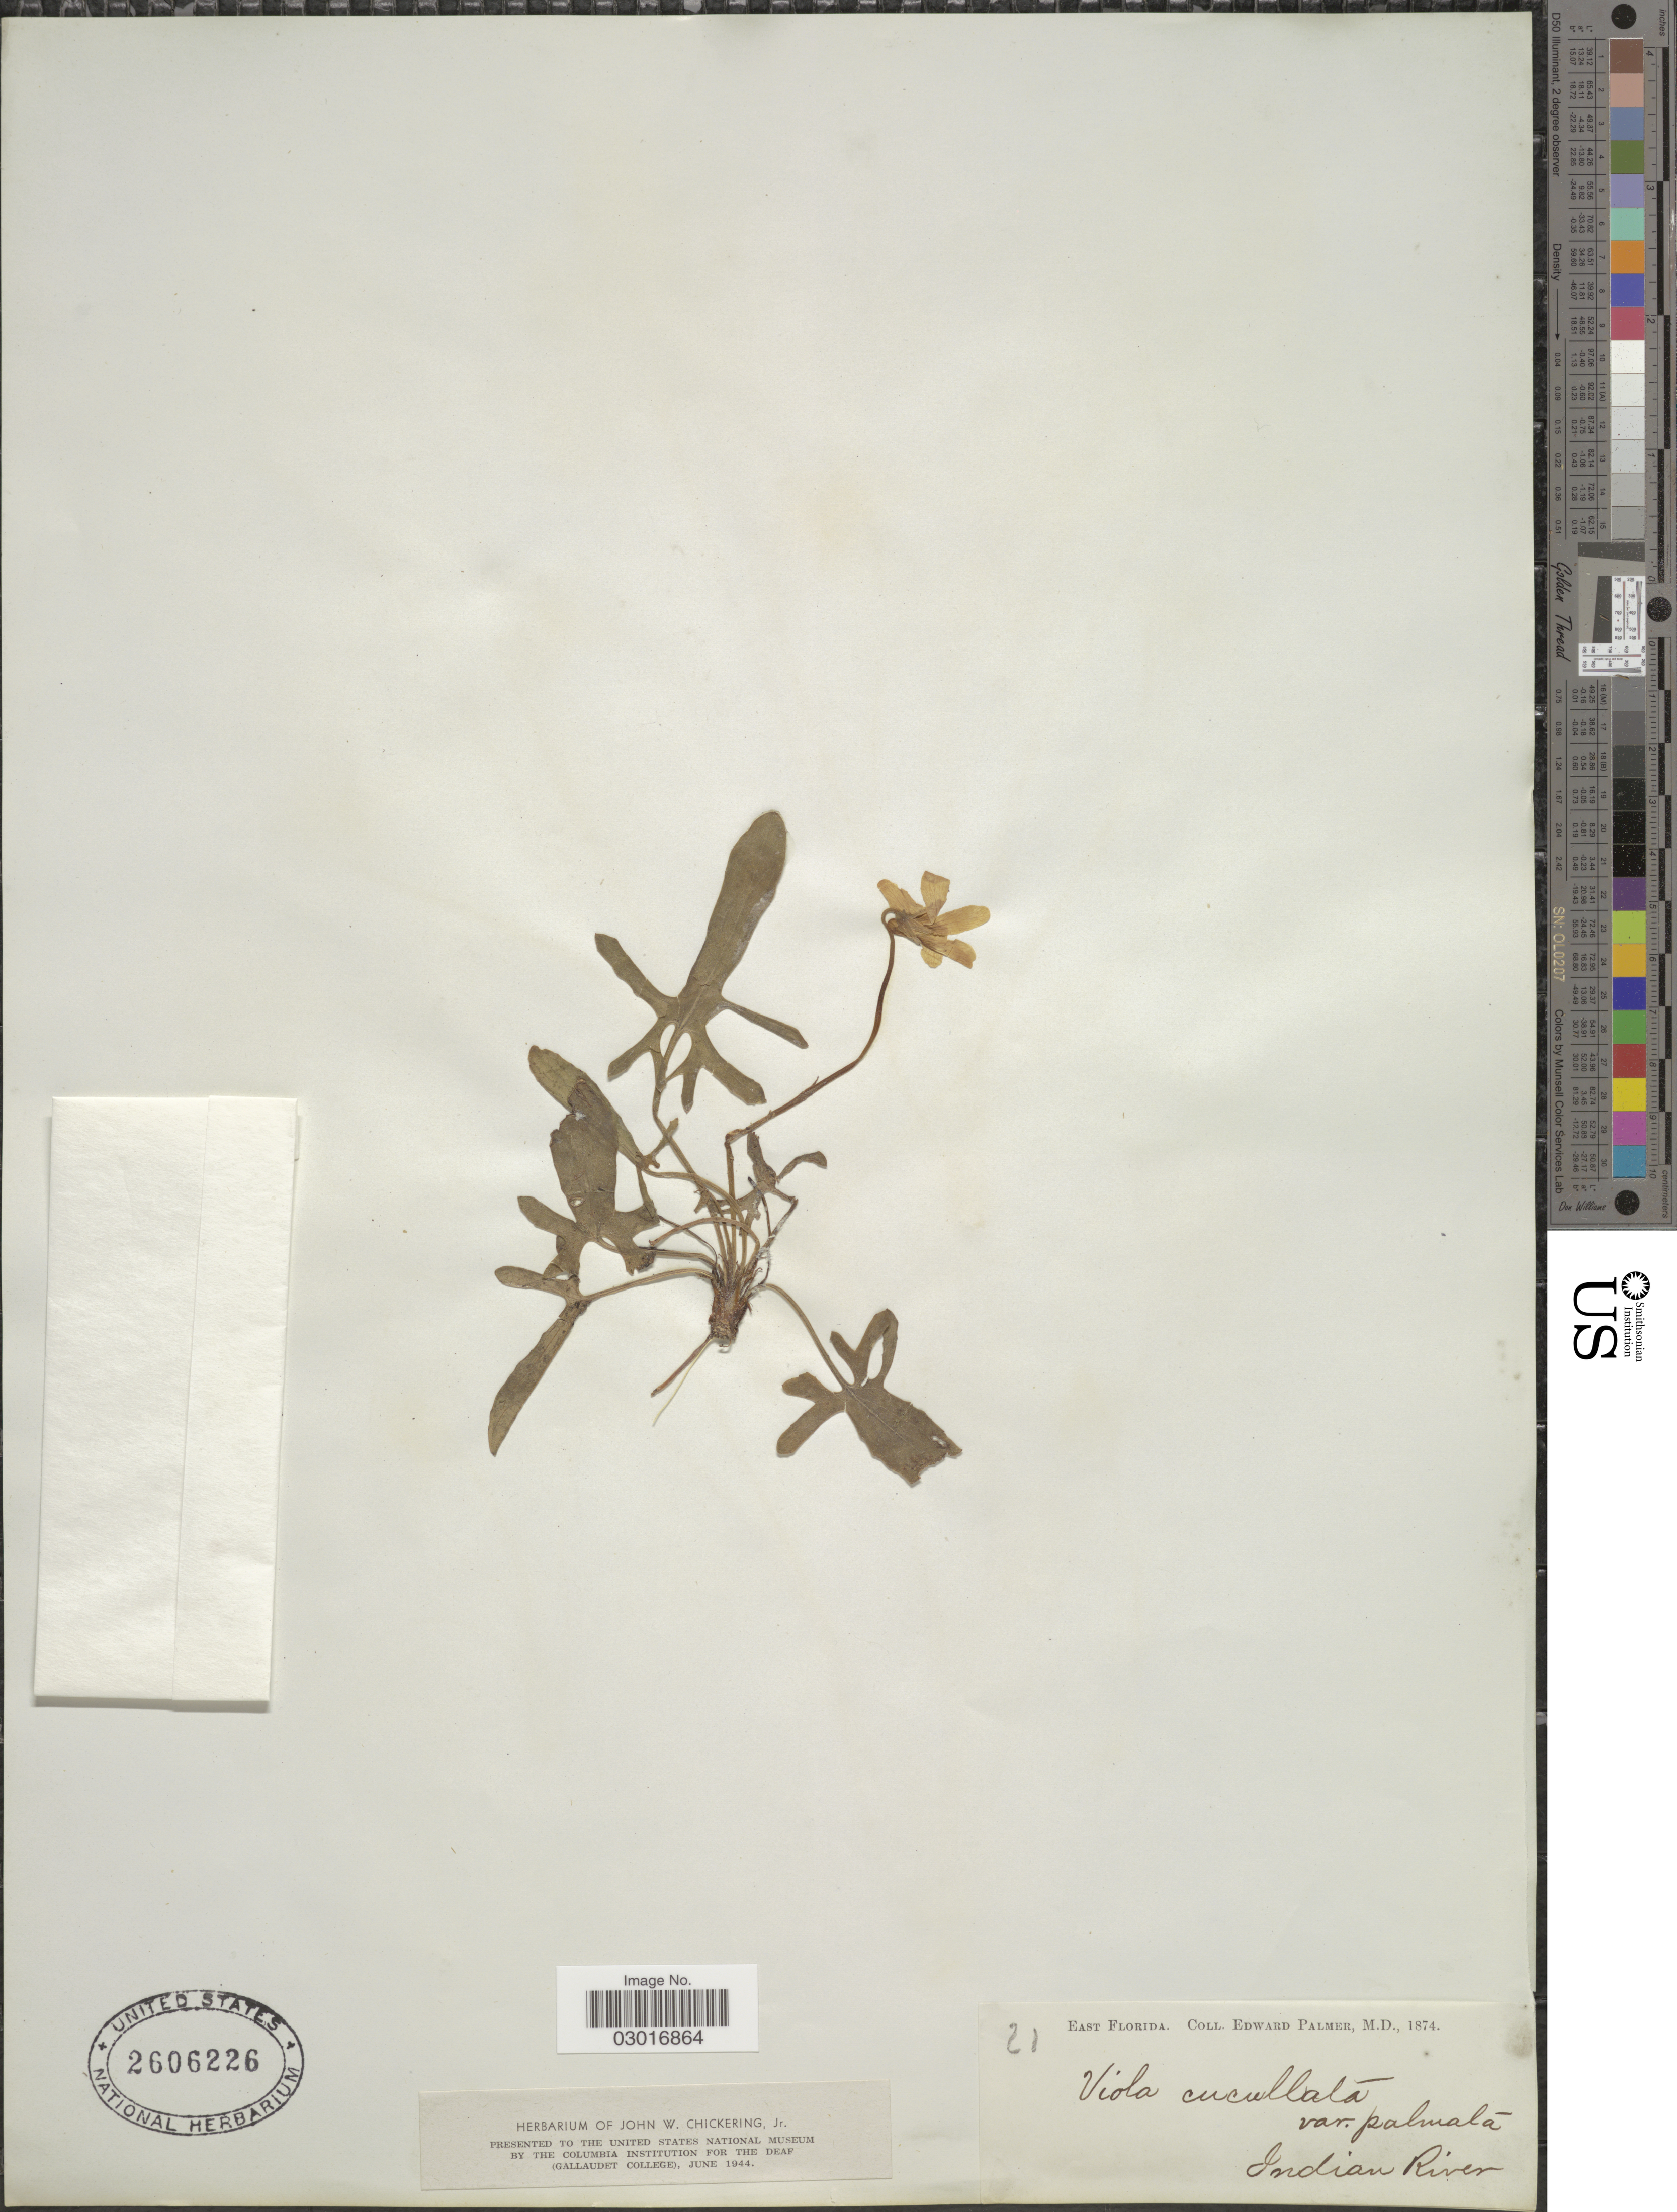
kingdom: Plantae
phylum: Tracheophyta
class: Magnoliopsida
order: Malpighiales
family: Violaceae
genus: Viola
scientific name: Viola septemloba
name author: LeConte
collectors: E. Palmer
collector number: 21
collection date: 1874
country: United States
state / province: Florida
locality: East Florida. Indian River.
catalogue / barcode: US 2606226